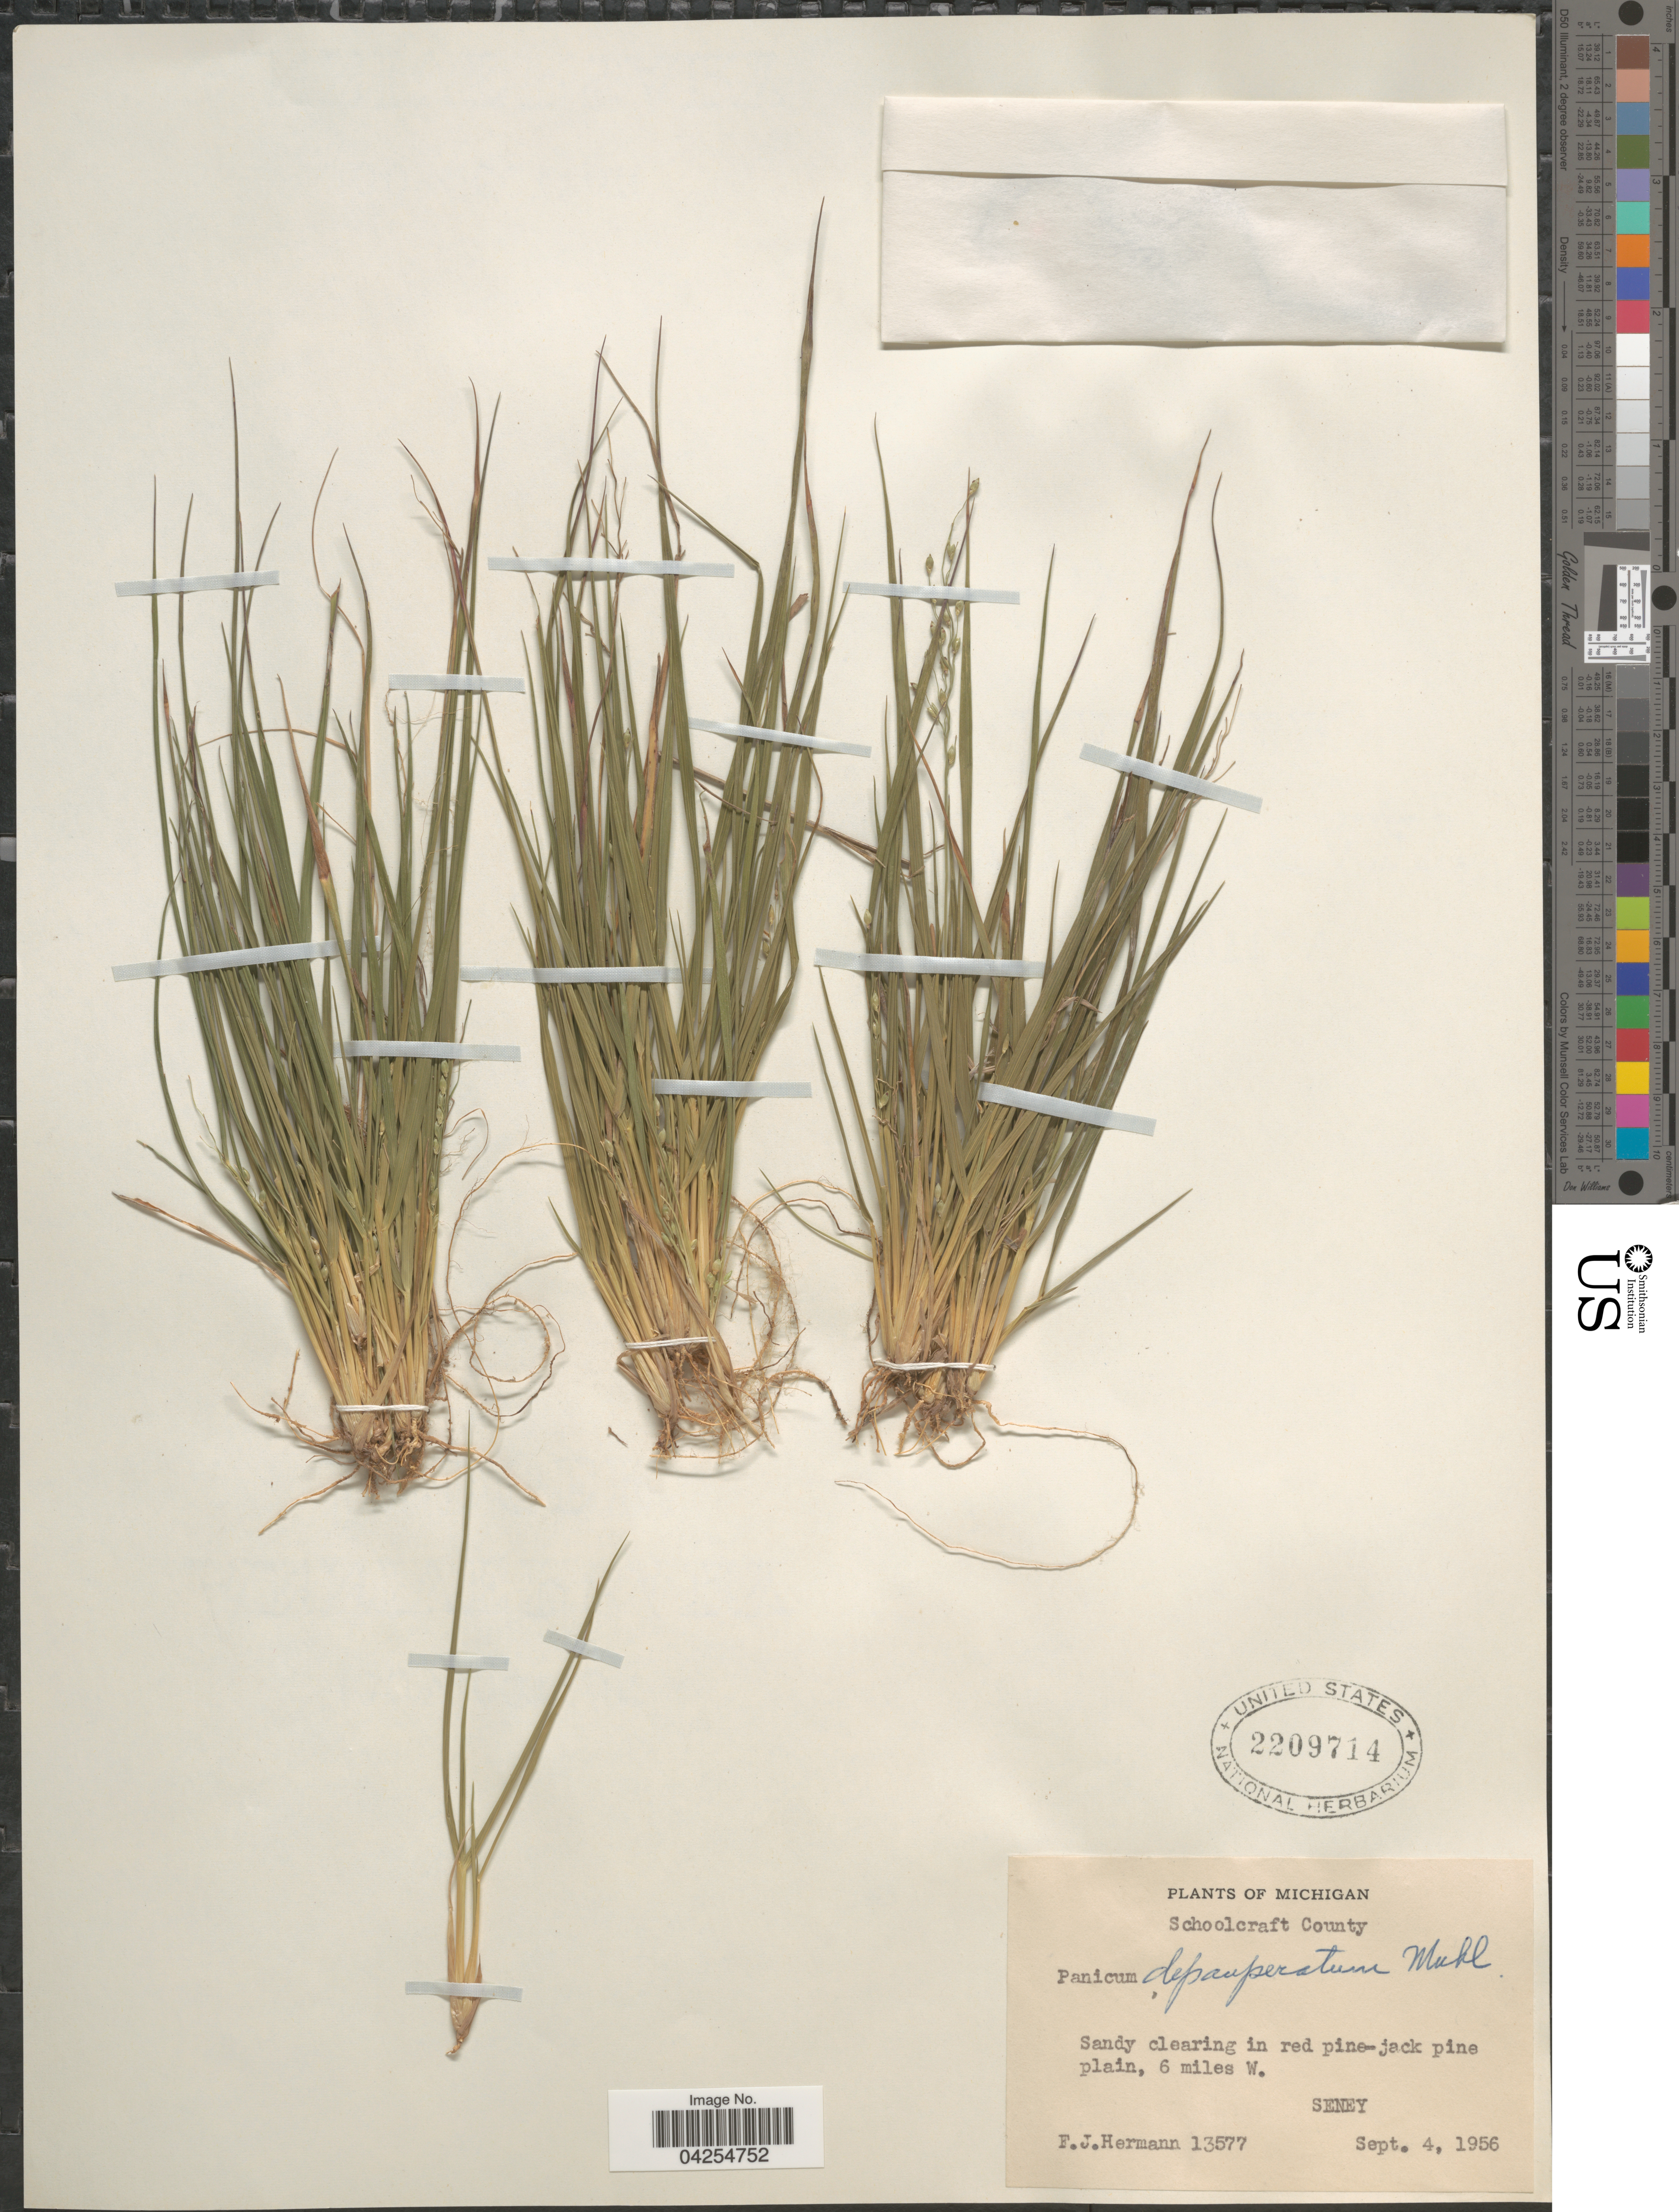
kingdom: Plantae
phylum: Tracheophyta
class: Liliopsida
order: Poales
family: Poaceae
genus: Dichanthelium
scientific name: Dichanthelium depauperatum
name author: (Muhl.) Gould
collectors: F. J. Hermann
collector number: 13577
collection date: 1956-09-04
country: United States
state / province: Michigan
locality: Schoolcraft County. Sandy clearing in red pine-jack pine plain, 6 miles W. Seney.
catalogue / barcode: US 2209714